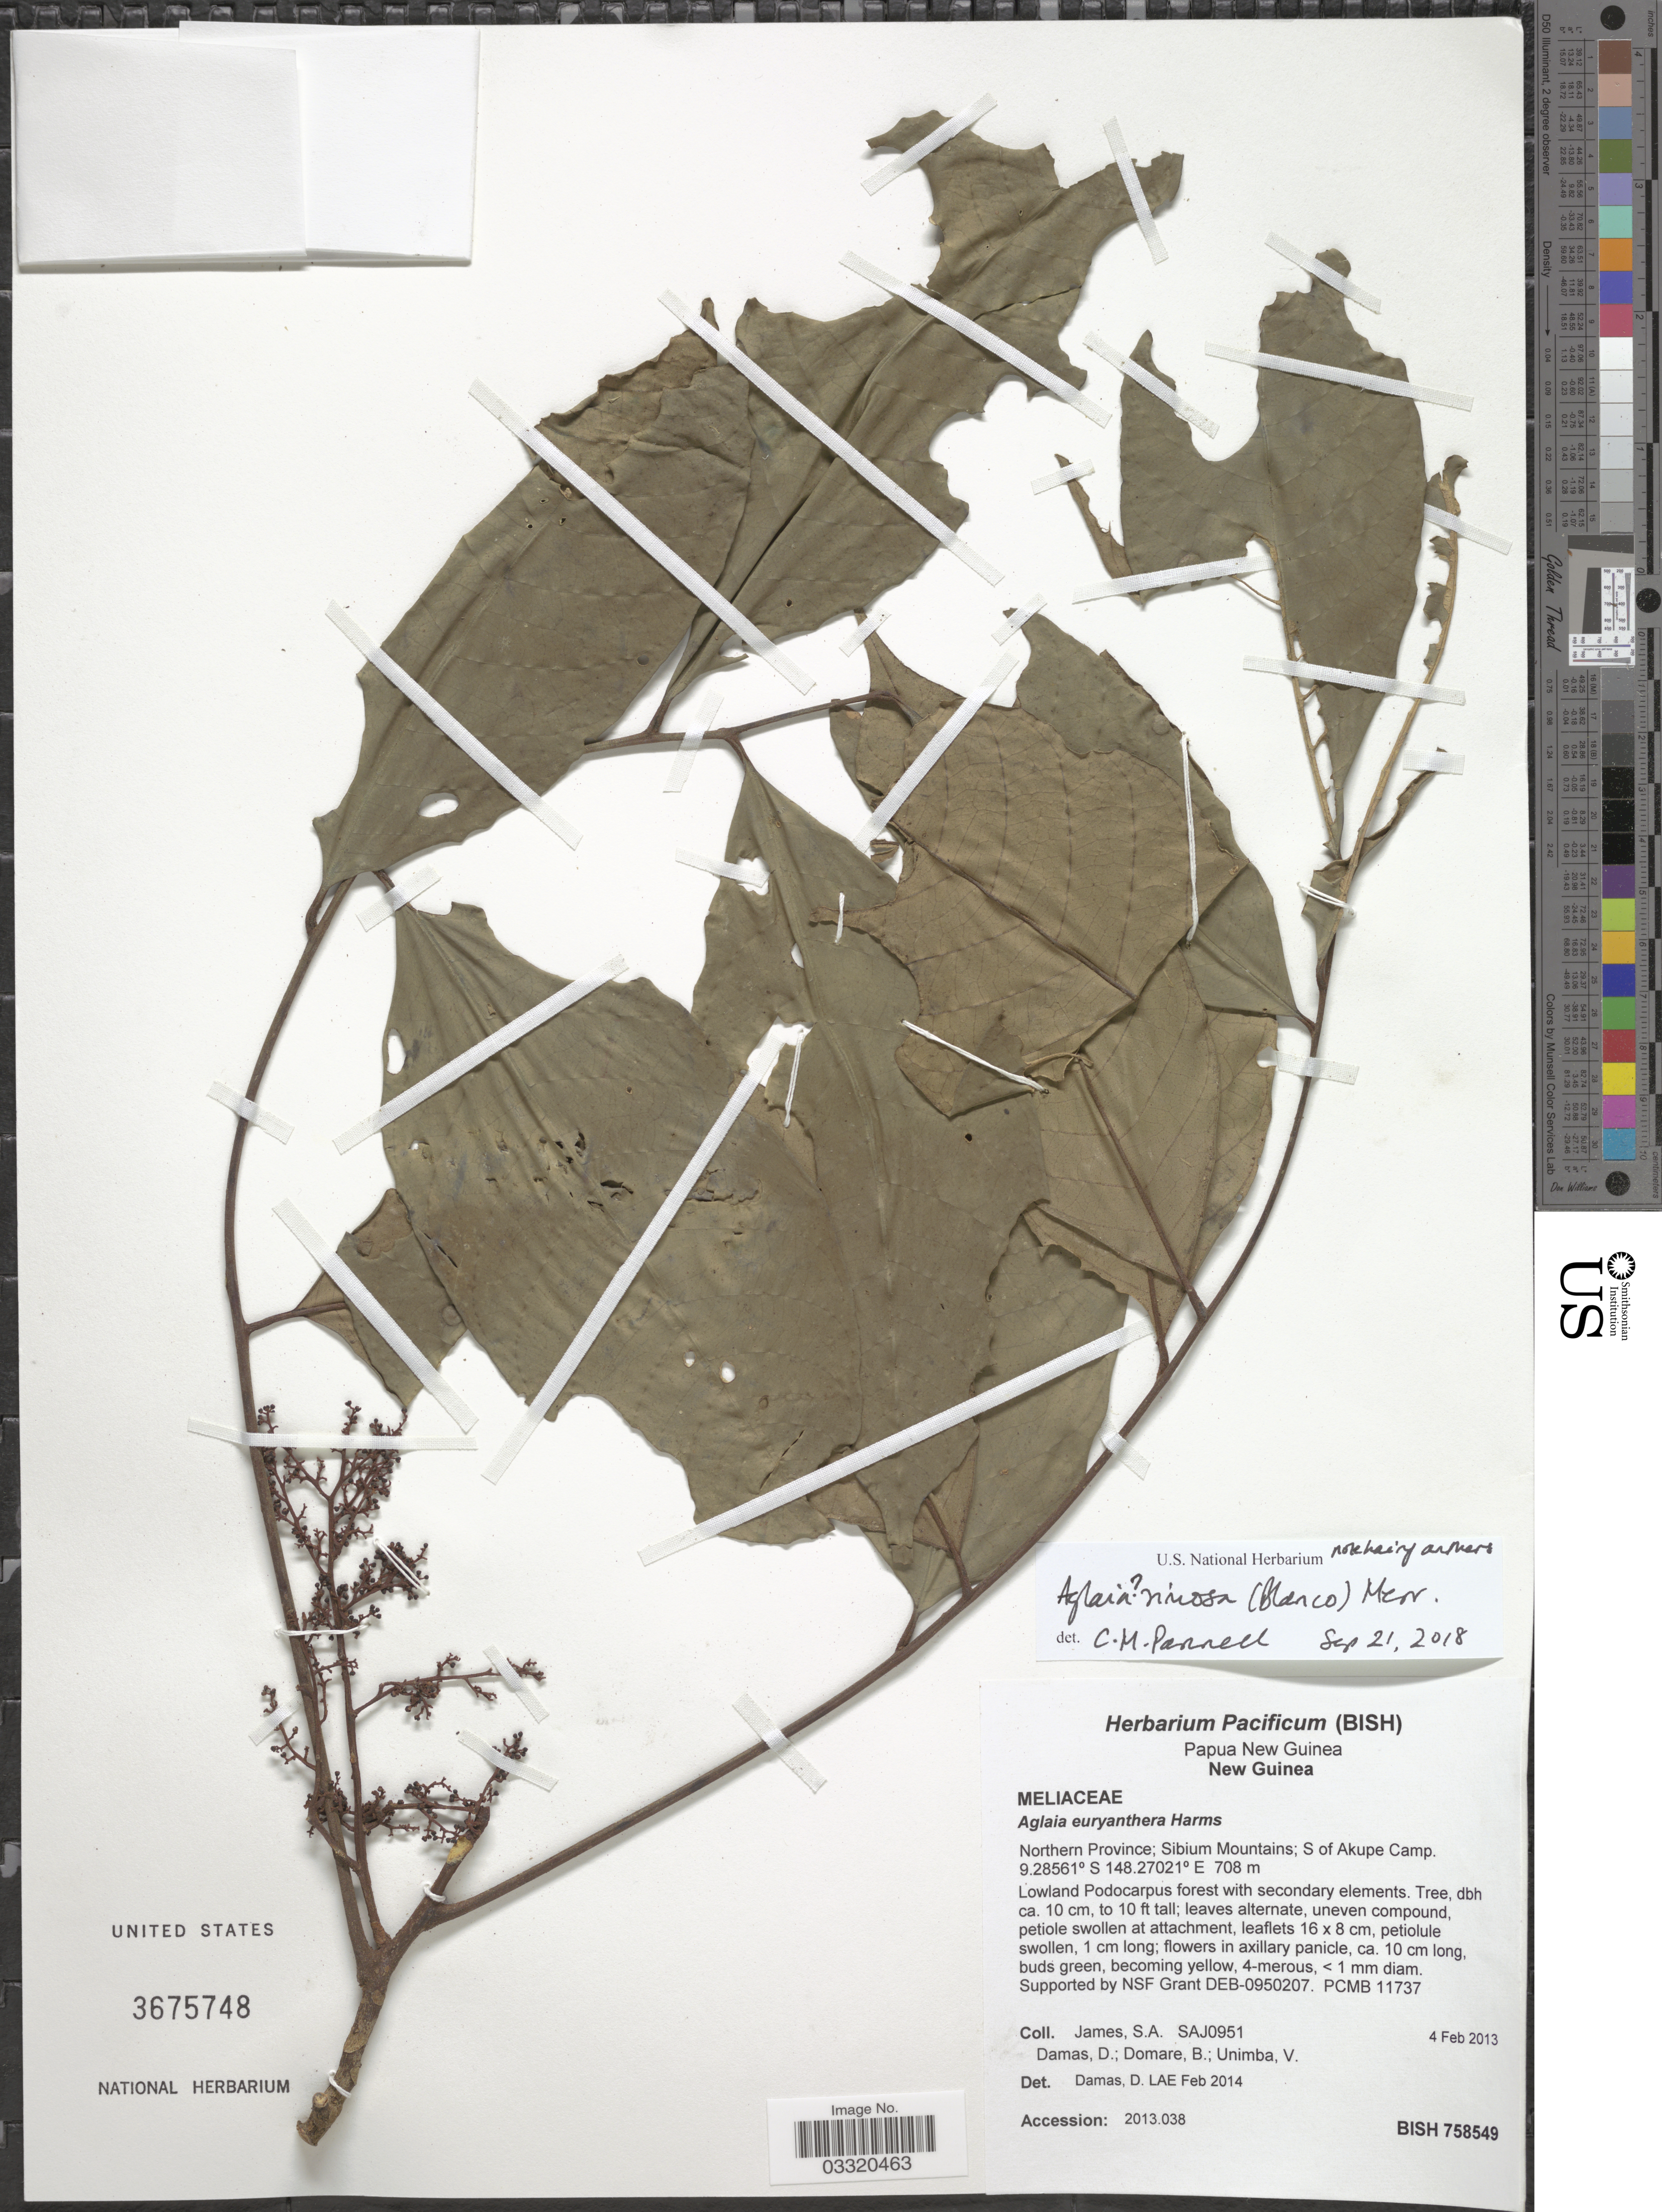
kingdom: Plantae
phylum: Tracheophyta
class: Magnoliopsida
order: Sapindales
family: Meliaceae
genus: Aglaia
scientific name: Aglaia rimosa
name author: (Blanco) Merr.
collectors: S. James, D. Damas, B. Domare & V. Unimba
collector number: SAJ0951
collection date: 2013-02-04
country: Papua New Guinea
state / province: Northern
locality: New Guinea. Northern Province; Sibium Mountains; S of Akupe Camp.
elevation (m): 708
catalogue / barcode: US 3675748